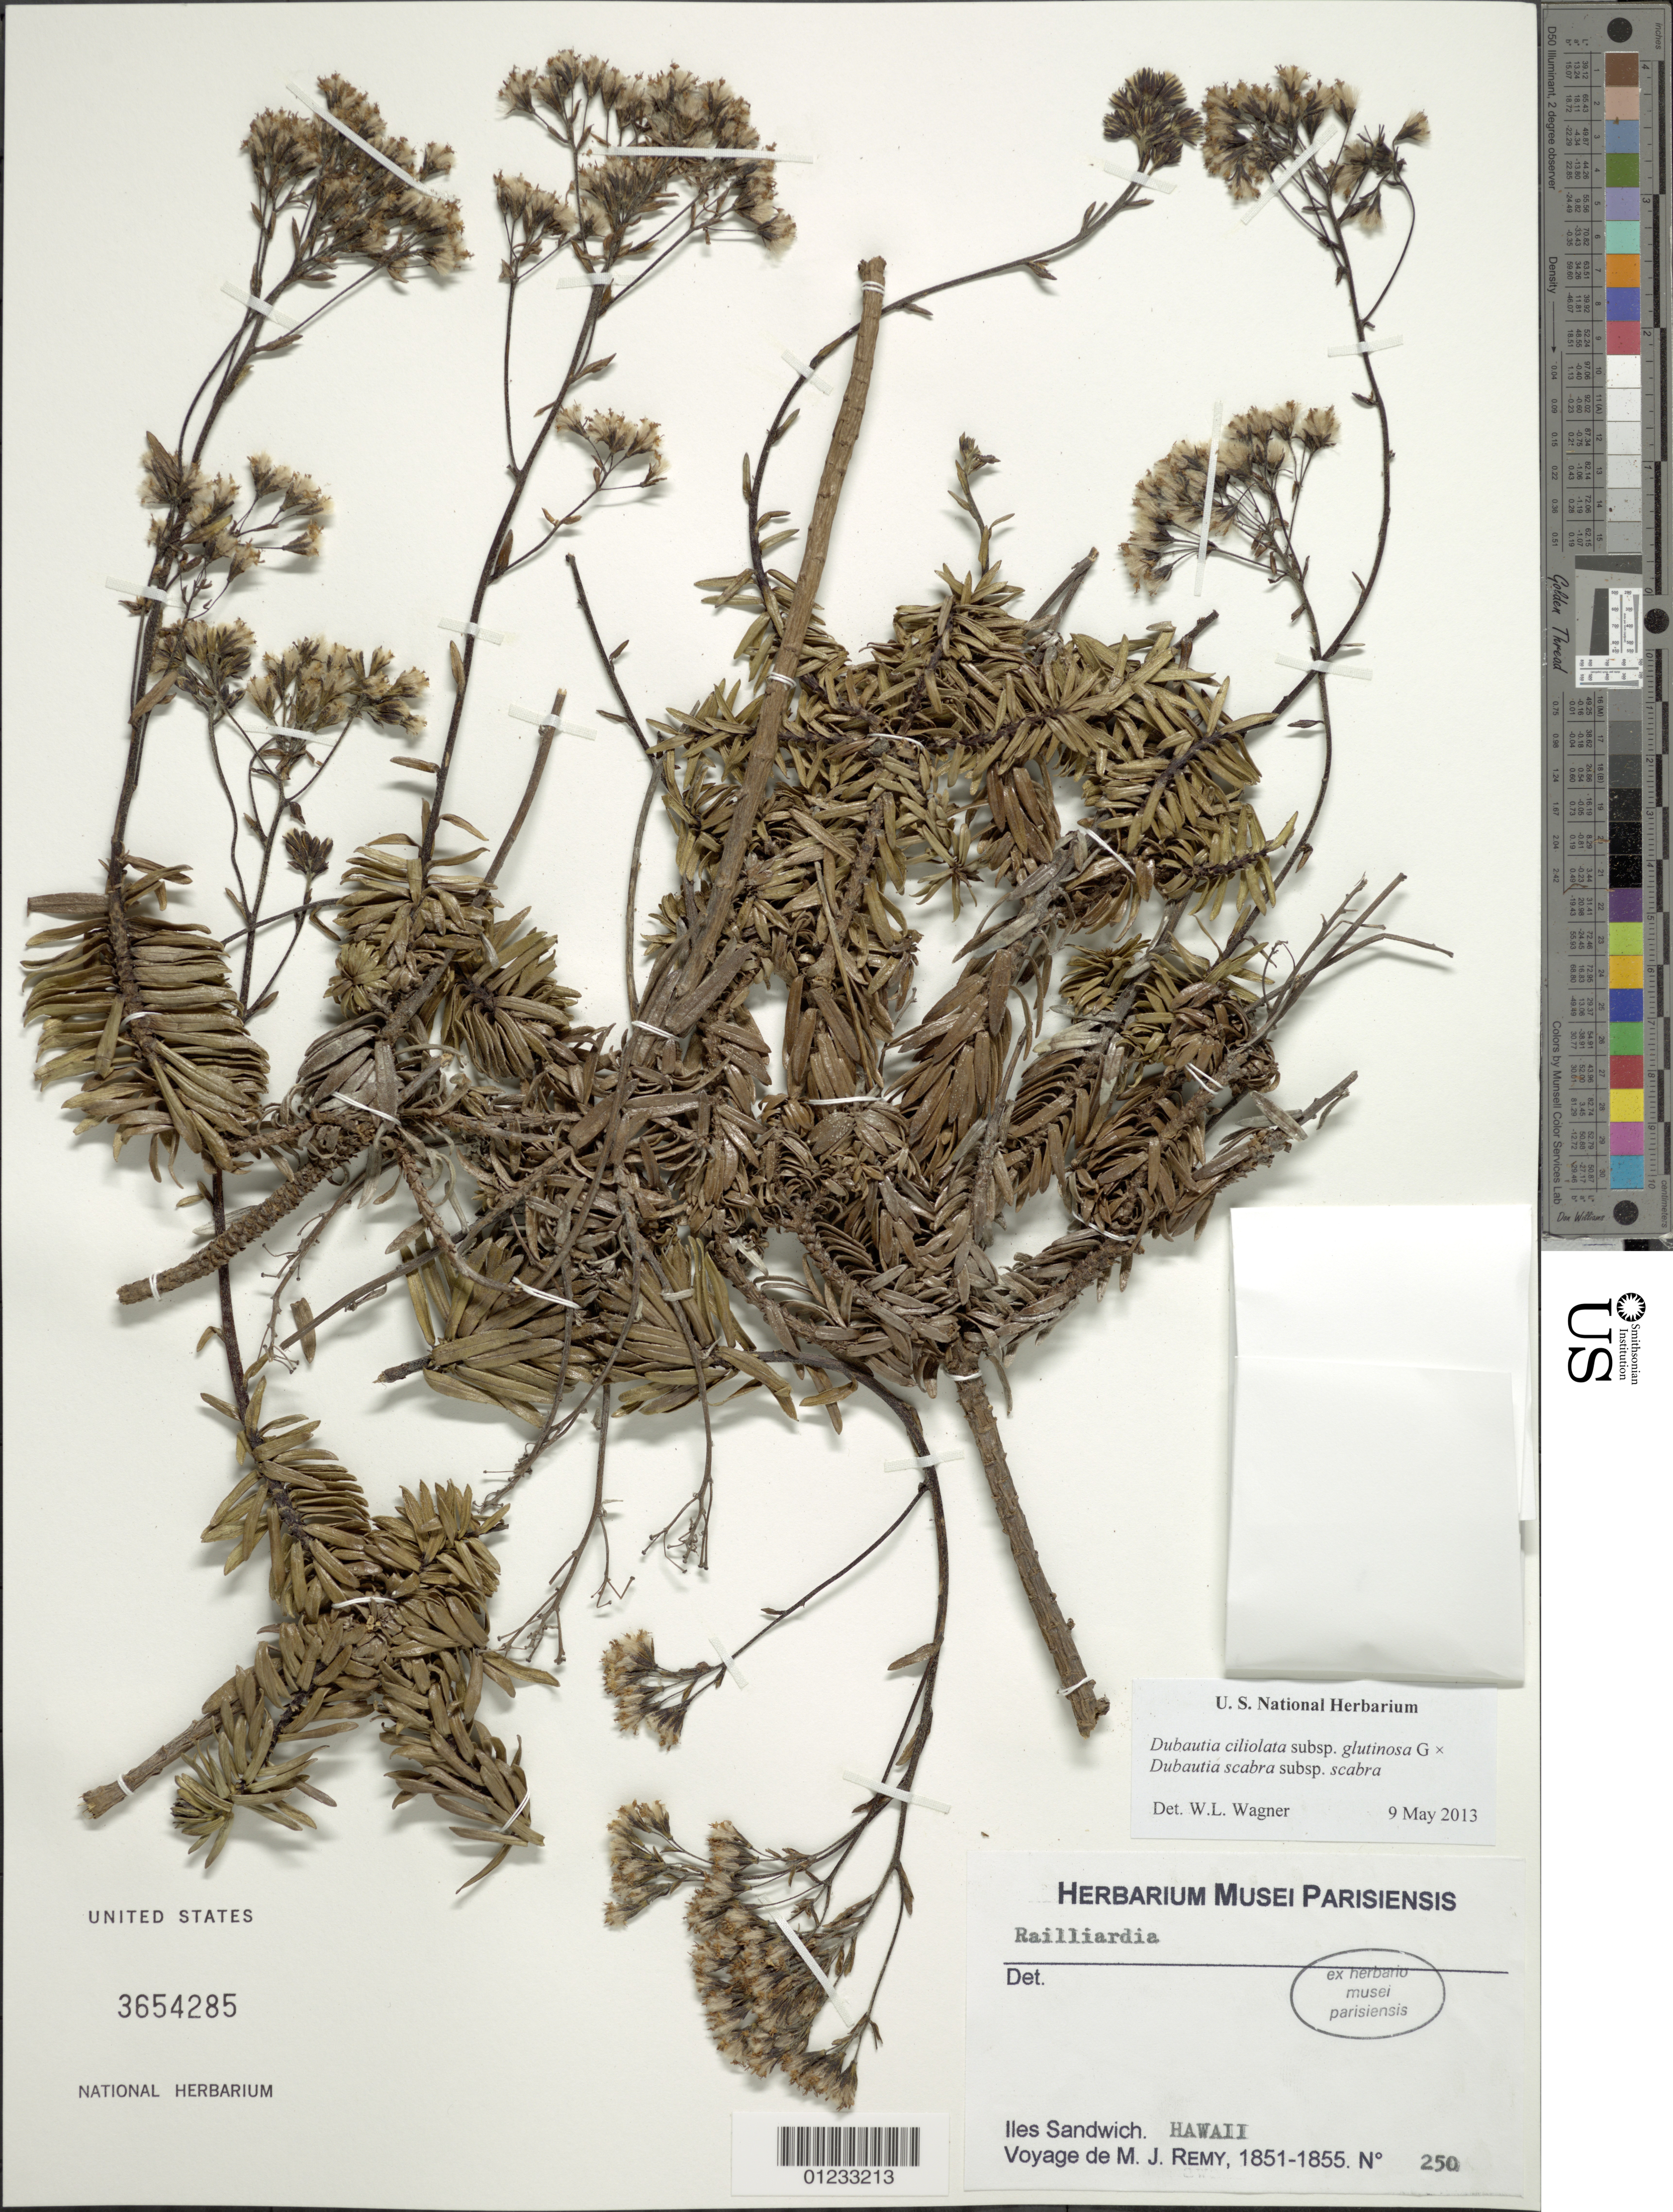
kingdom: Plantae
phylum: Tracheophyta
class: Magnoliopsida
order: Asterales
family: Asteraceae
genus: Dubautia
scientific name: Dubautia ciliolata subsp. glutinosa x D. scabra (DC.) D.D. Keck subsp. scabra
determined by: Wagner, W. L., (BOT), Smithsonian Institution - National Museum of Natural History (UNITED STATES)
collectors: M. J. Remy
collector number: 250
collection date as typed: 1851 to --- 1855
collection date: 1851/1855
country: United States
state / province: Hawaii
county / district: Hawaii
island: Hawaii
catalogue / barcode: US 3654285